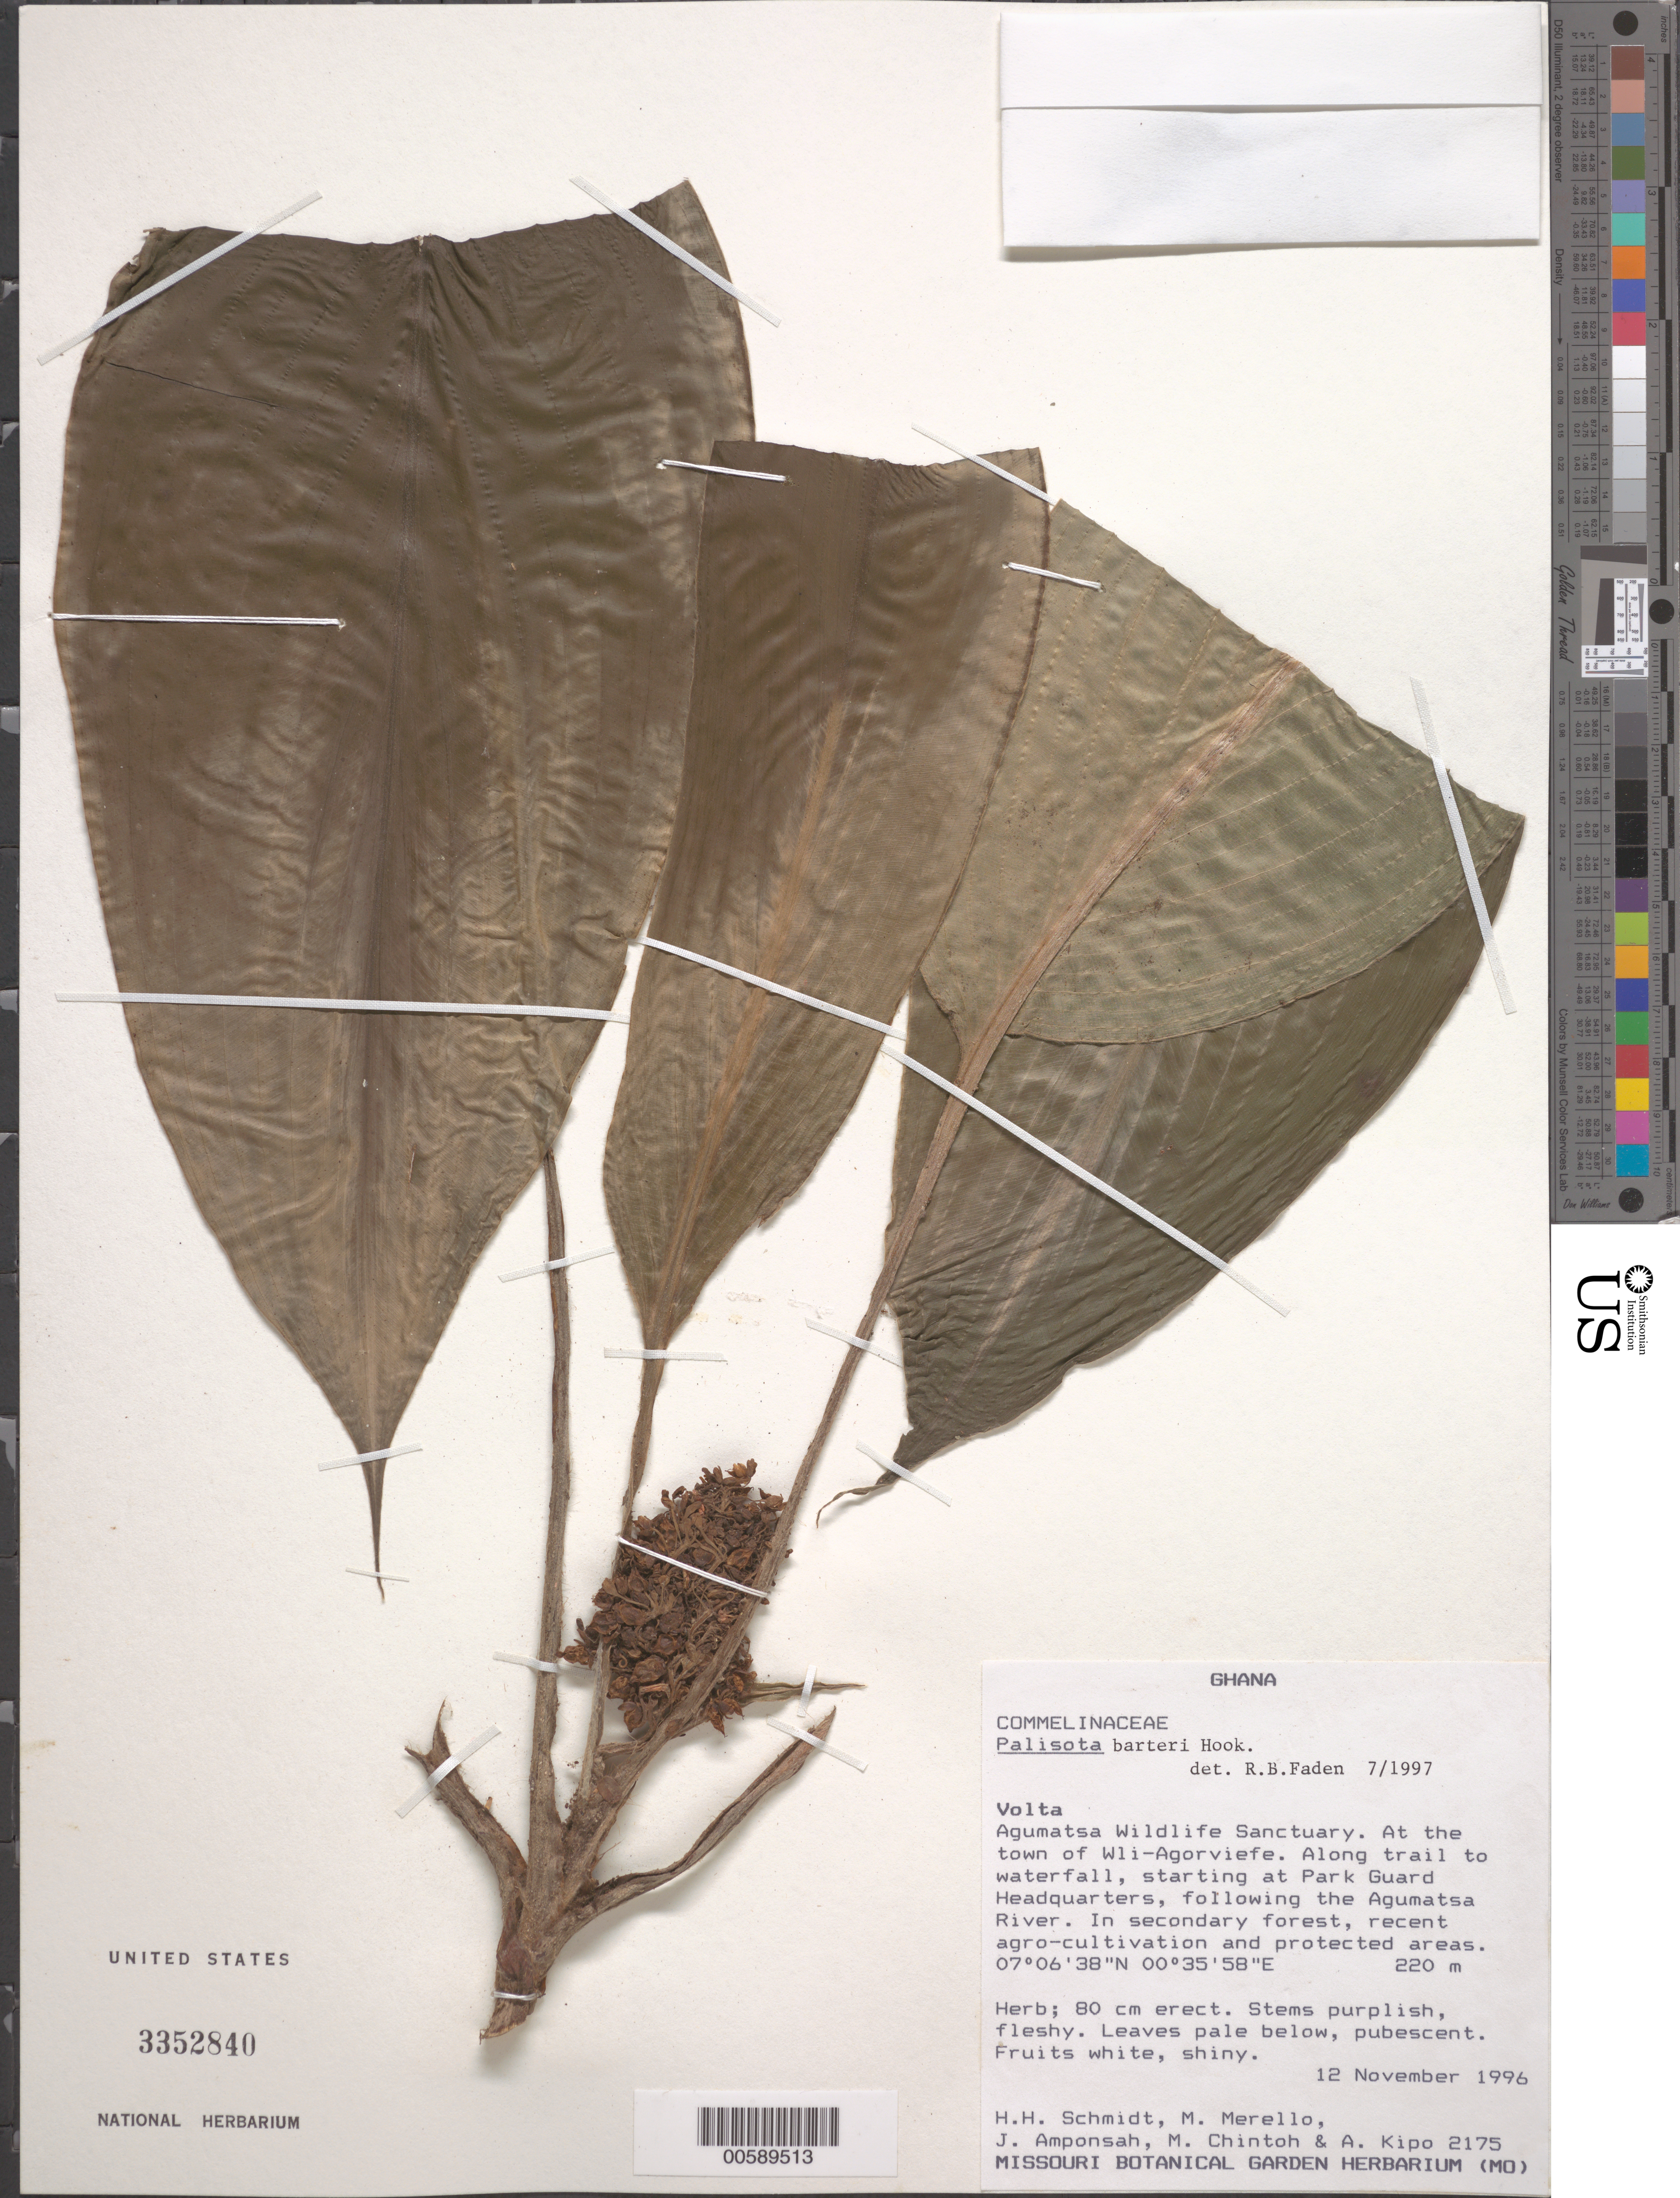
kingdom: Plantae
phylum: Tracheophyta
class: Liliopsida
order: Commelinales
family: Commelinaceae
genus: Palisota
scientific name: Palisota barteri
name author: Hook.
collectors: H. H. Schmidt, M. Merello, J. Amponsah, M. Chintoh & A. Kipo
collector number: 2175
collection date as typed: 12 Nov 1996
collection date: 1996-11-12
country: Ghana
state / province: Volta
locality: Agumatsa wildlife sanctuary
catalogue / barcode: US 3352840